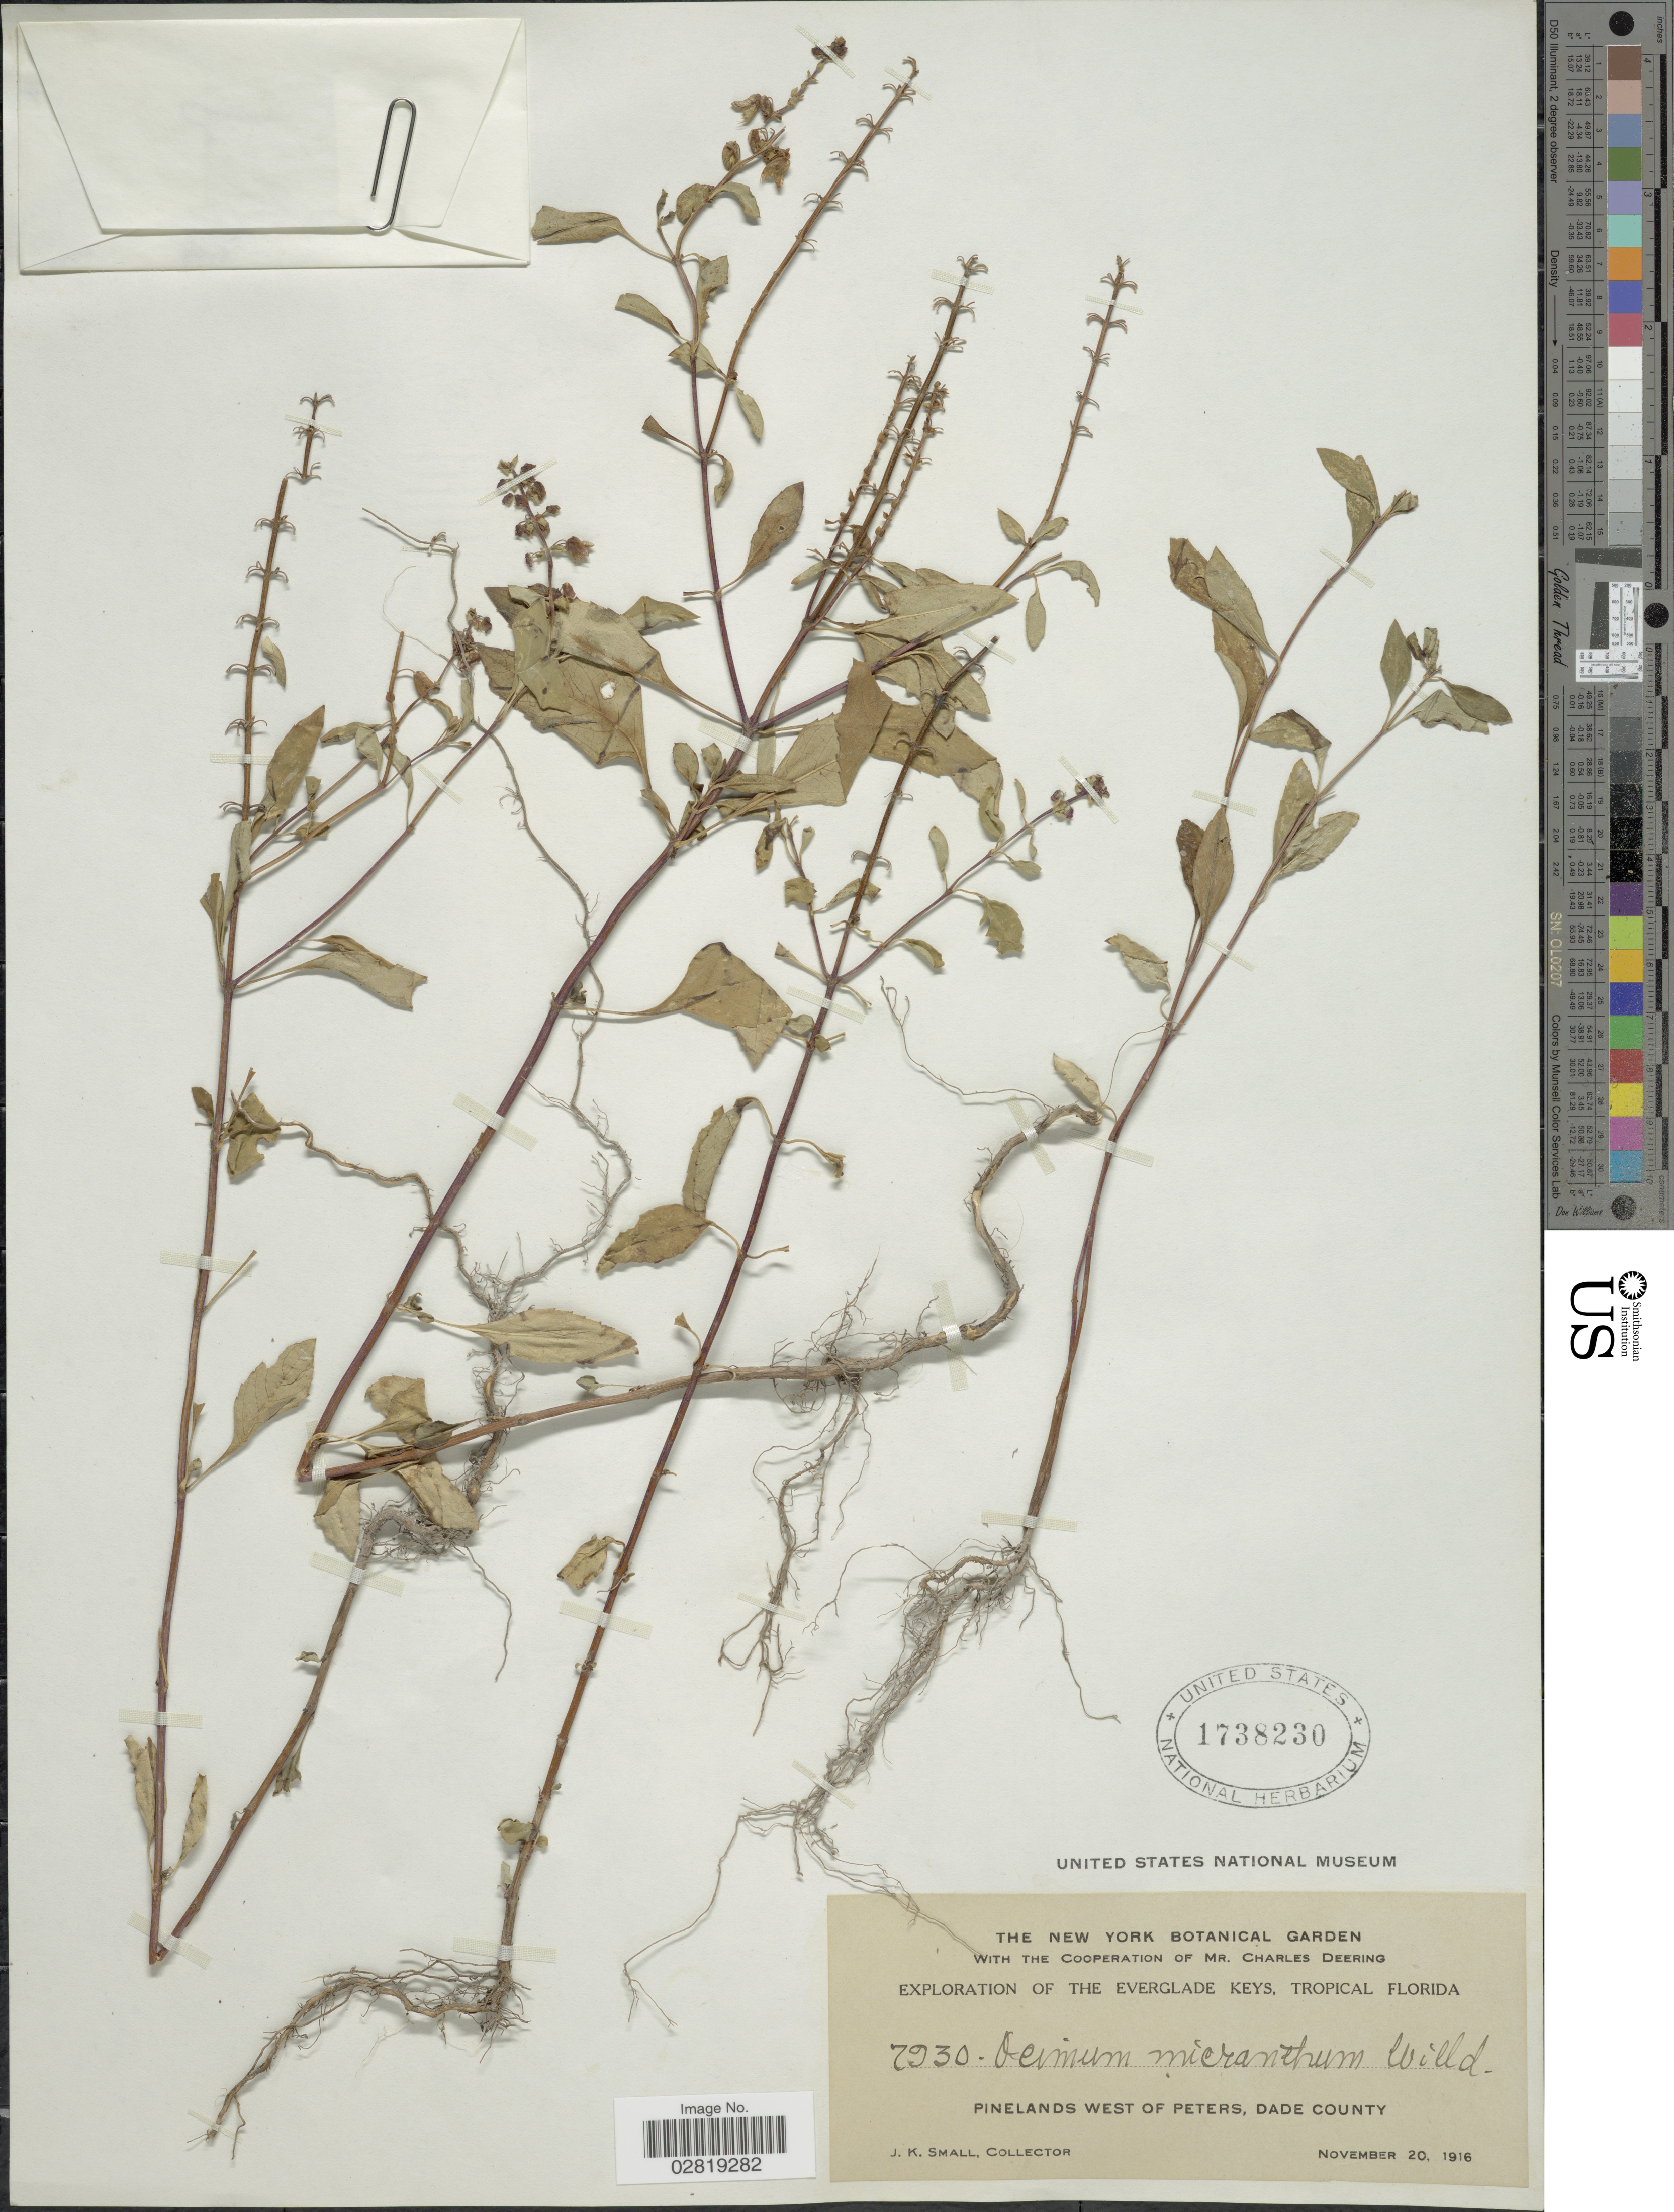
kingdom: Plantae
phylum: Tracheophyta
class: Magnoliopsida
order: Lamiales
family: Lamiaceae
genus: Ocimum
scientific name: Ocimum micranthum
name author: Willd.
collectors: J. K. Small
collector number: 7930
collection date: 1916-11-20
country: United States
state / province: Florida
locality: The Everglades Keys, Tropical Florida, Pinelands west of Peters, Dade County.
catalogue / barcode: US 1738230